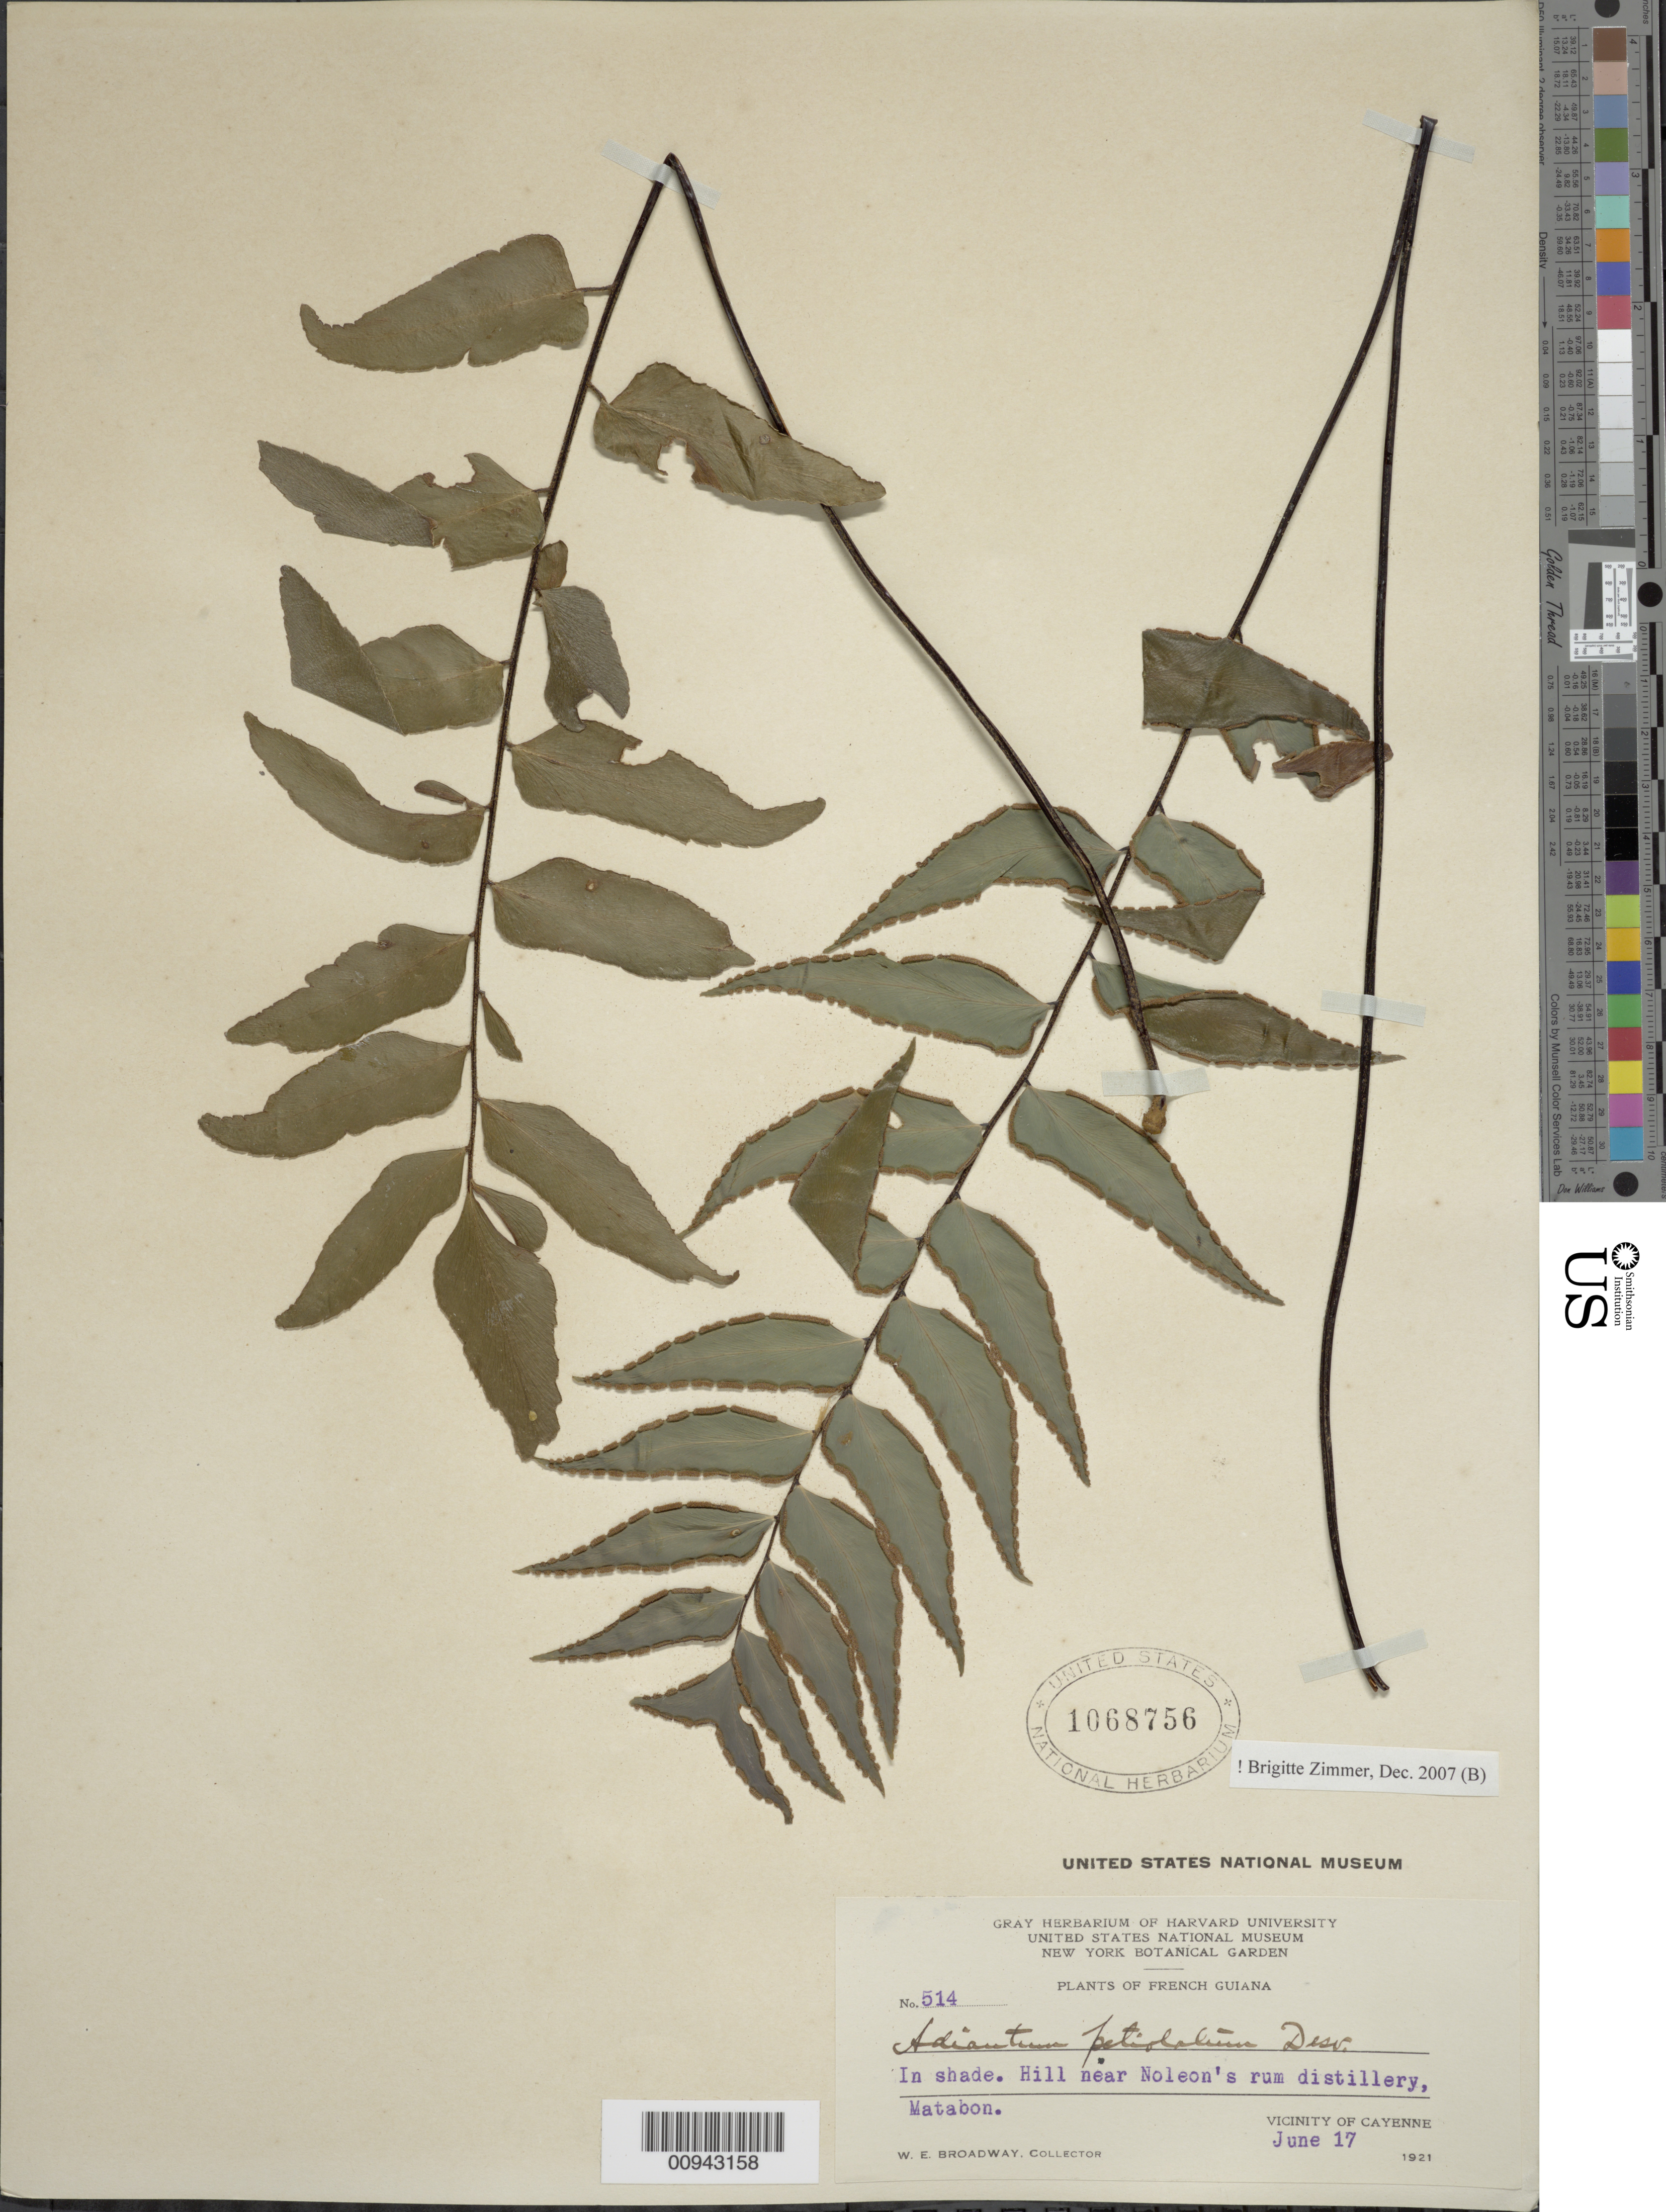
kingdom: Plantae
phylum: Tracheophyta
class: Polypodiopsida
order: Polypodiales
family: Pteridaceae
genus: Adiantum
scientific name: Adiantum petiolatum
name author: Desv.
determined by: Zimmer, B.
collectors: W. E. Broadway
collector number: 514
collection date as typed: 17-Jun-21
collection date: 1921-06-17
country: French Guiana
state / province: Cayenne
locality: Cayenne, vic. Near Noleon's rum distillery, Matabon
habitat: In shade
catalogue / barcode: US 1068756